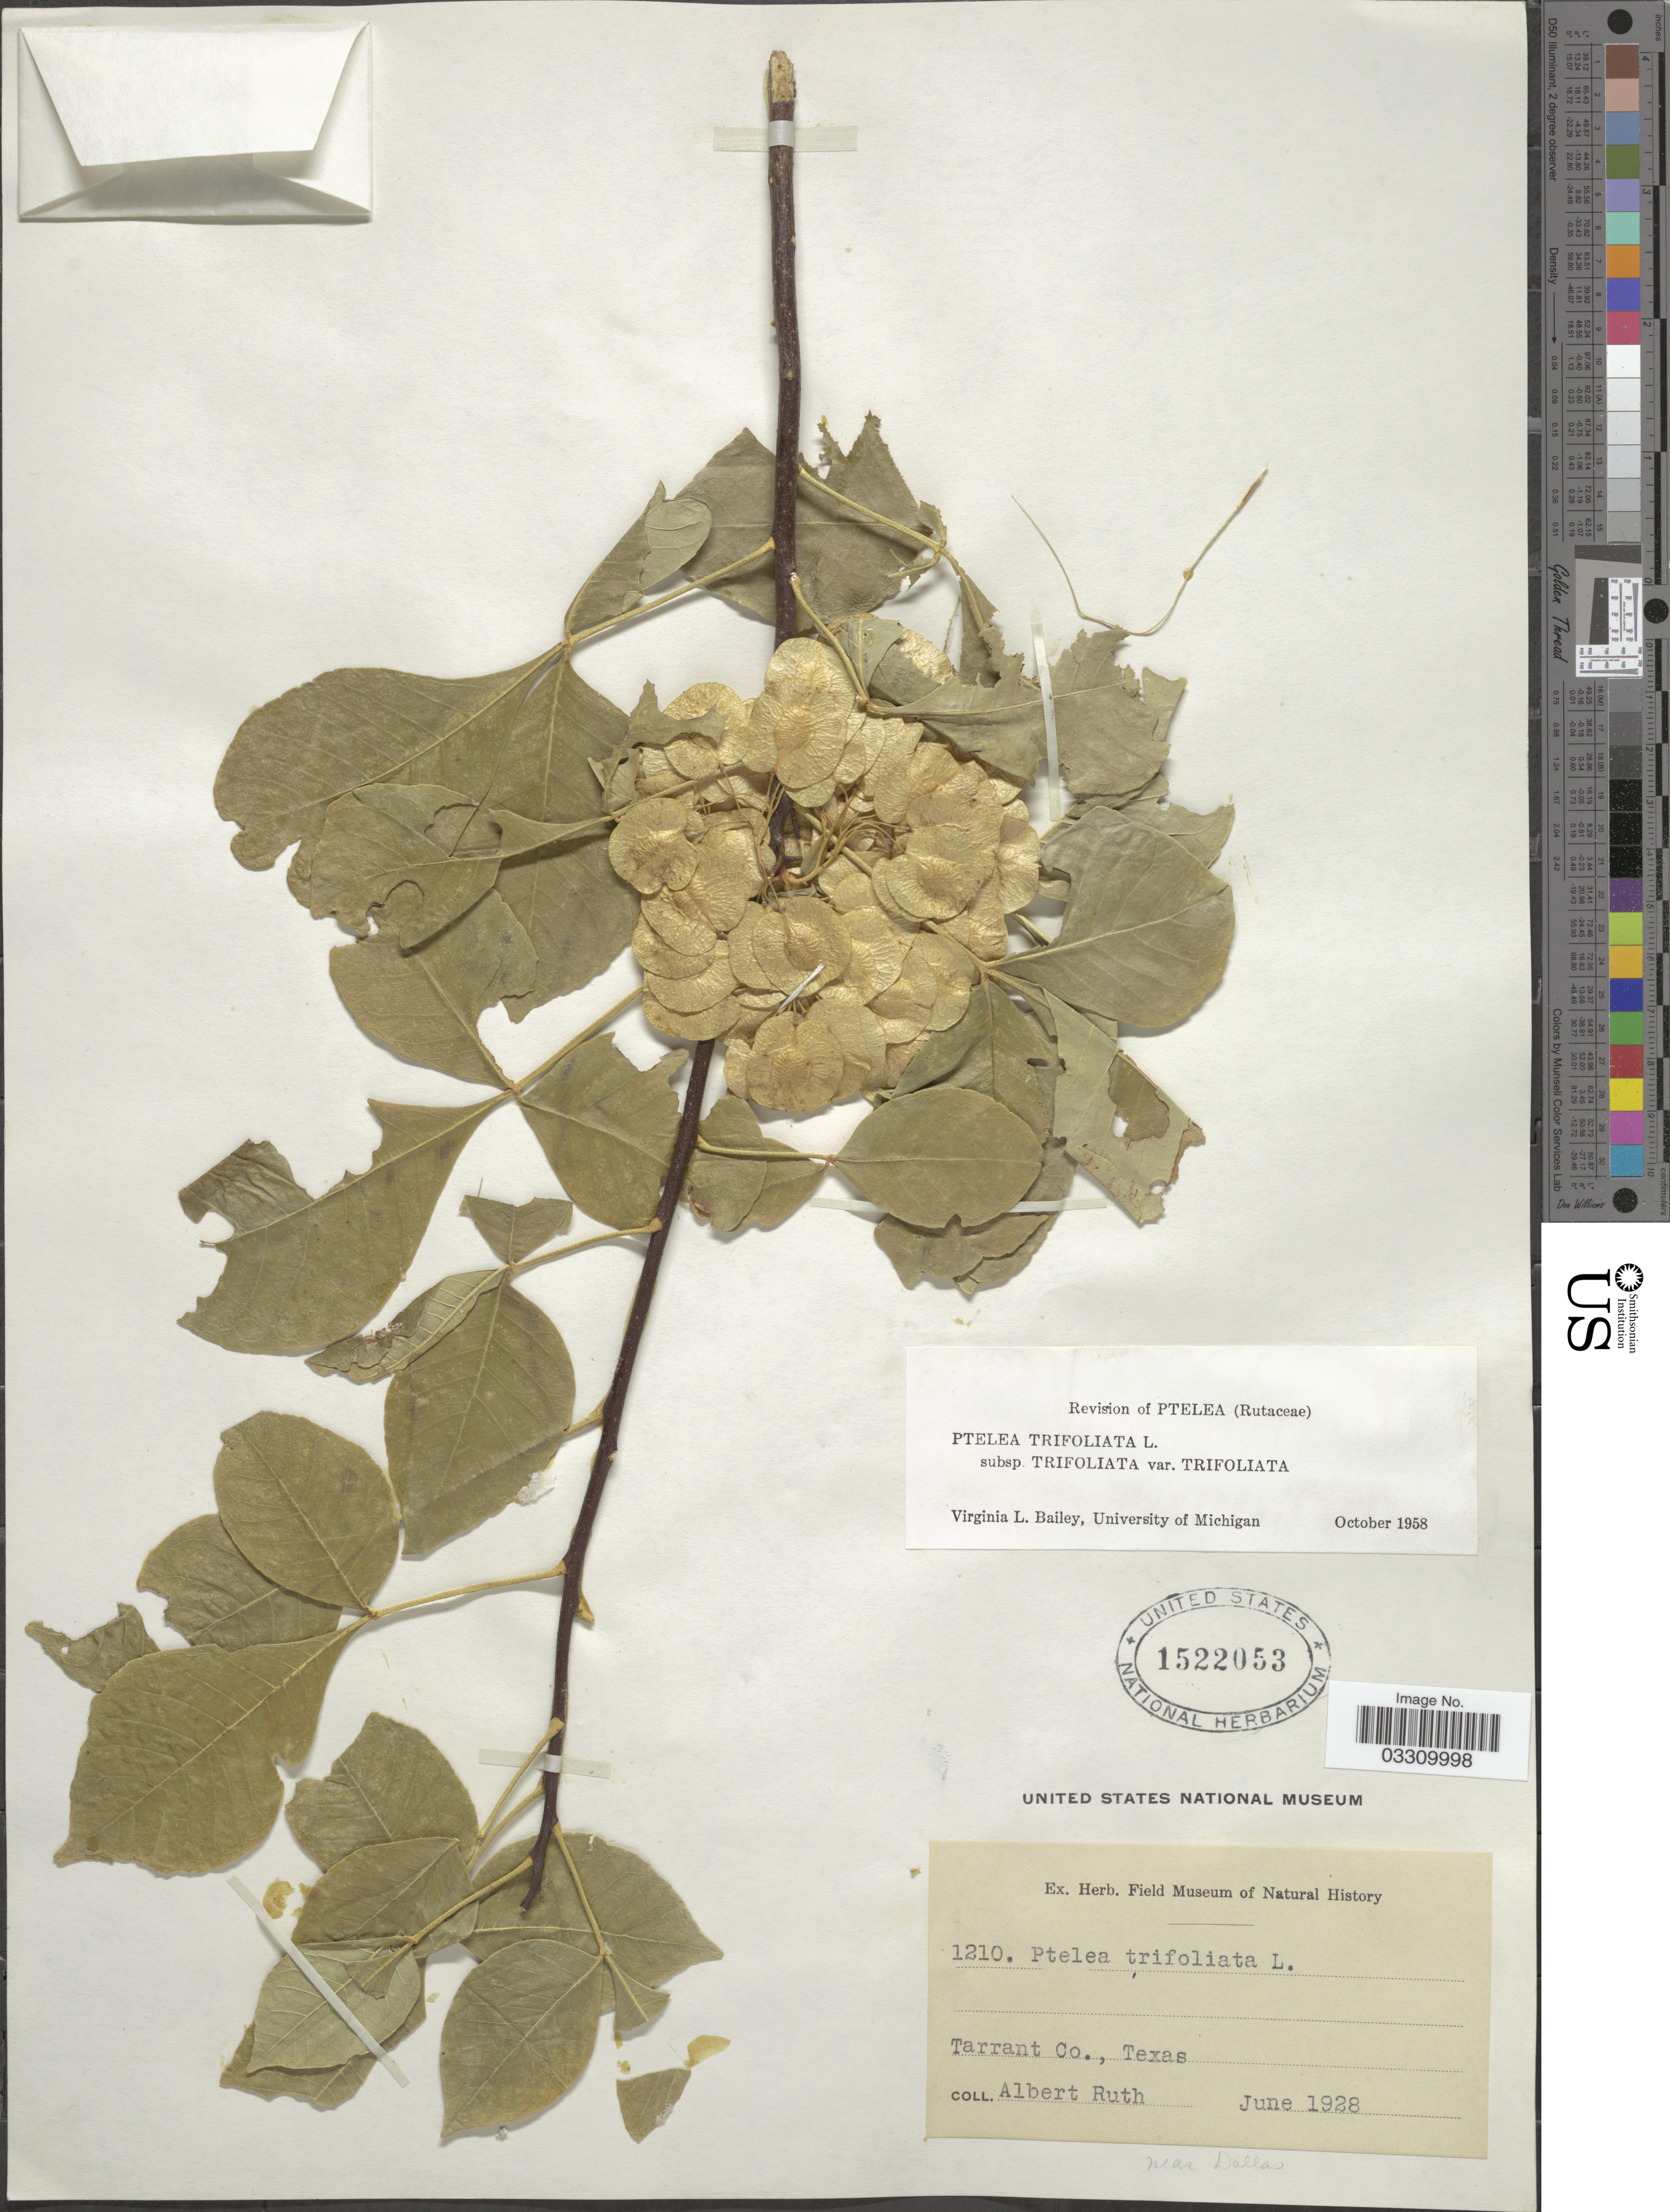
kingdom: Plantae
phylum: Tracheophyta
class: Magnoliopsida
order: Sapindales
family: Rutaceae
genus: Ptelea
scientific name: Ptelea trifoliata var. trifoliata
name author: L.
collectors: A. Ruth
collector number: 1210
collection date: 1928-06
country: United States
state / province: Texas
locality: Tarrant Co. Near Dallas.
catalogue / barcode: US 1522053